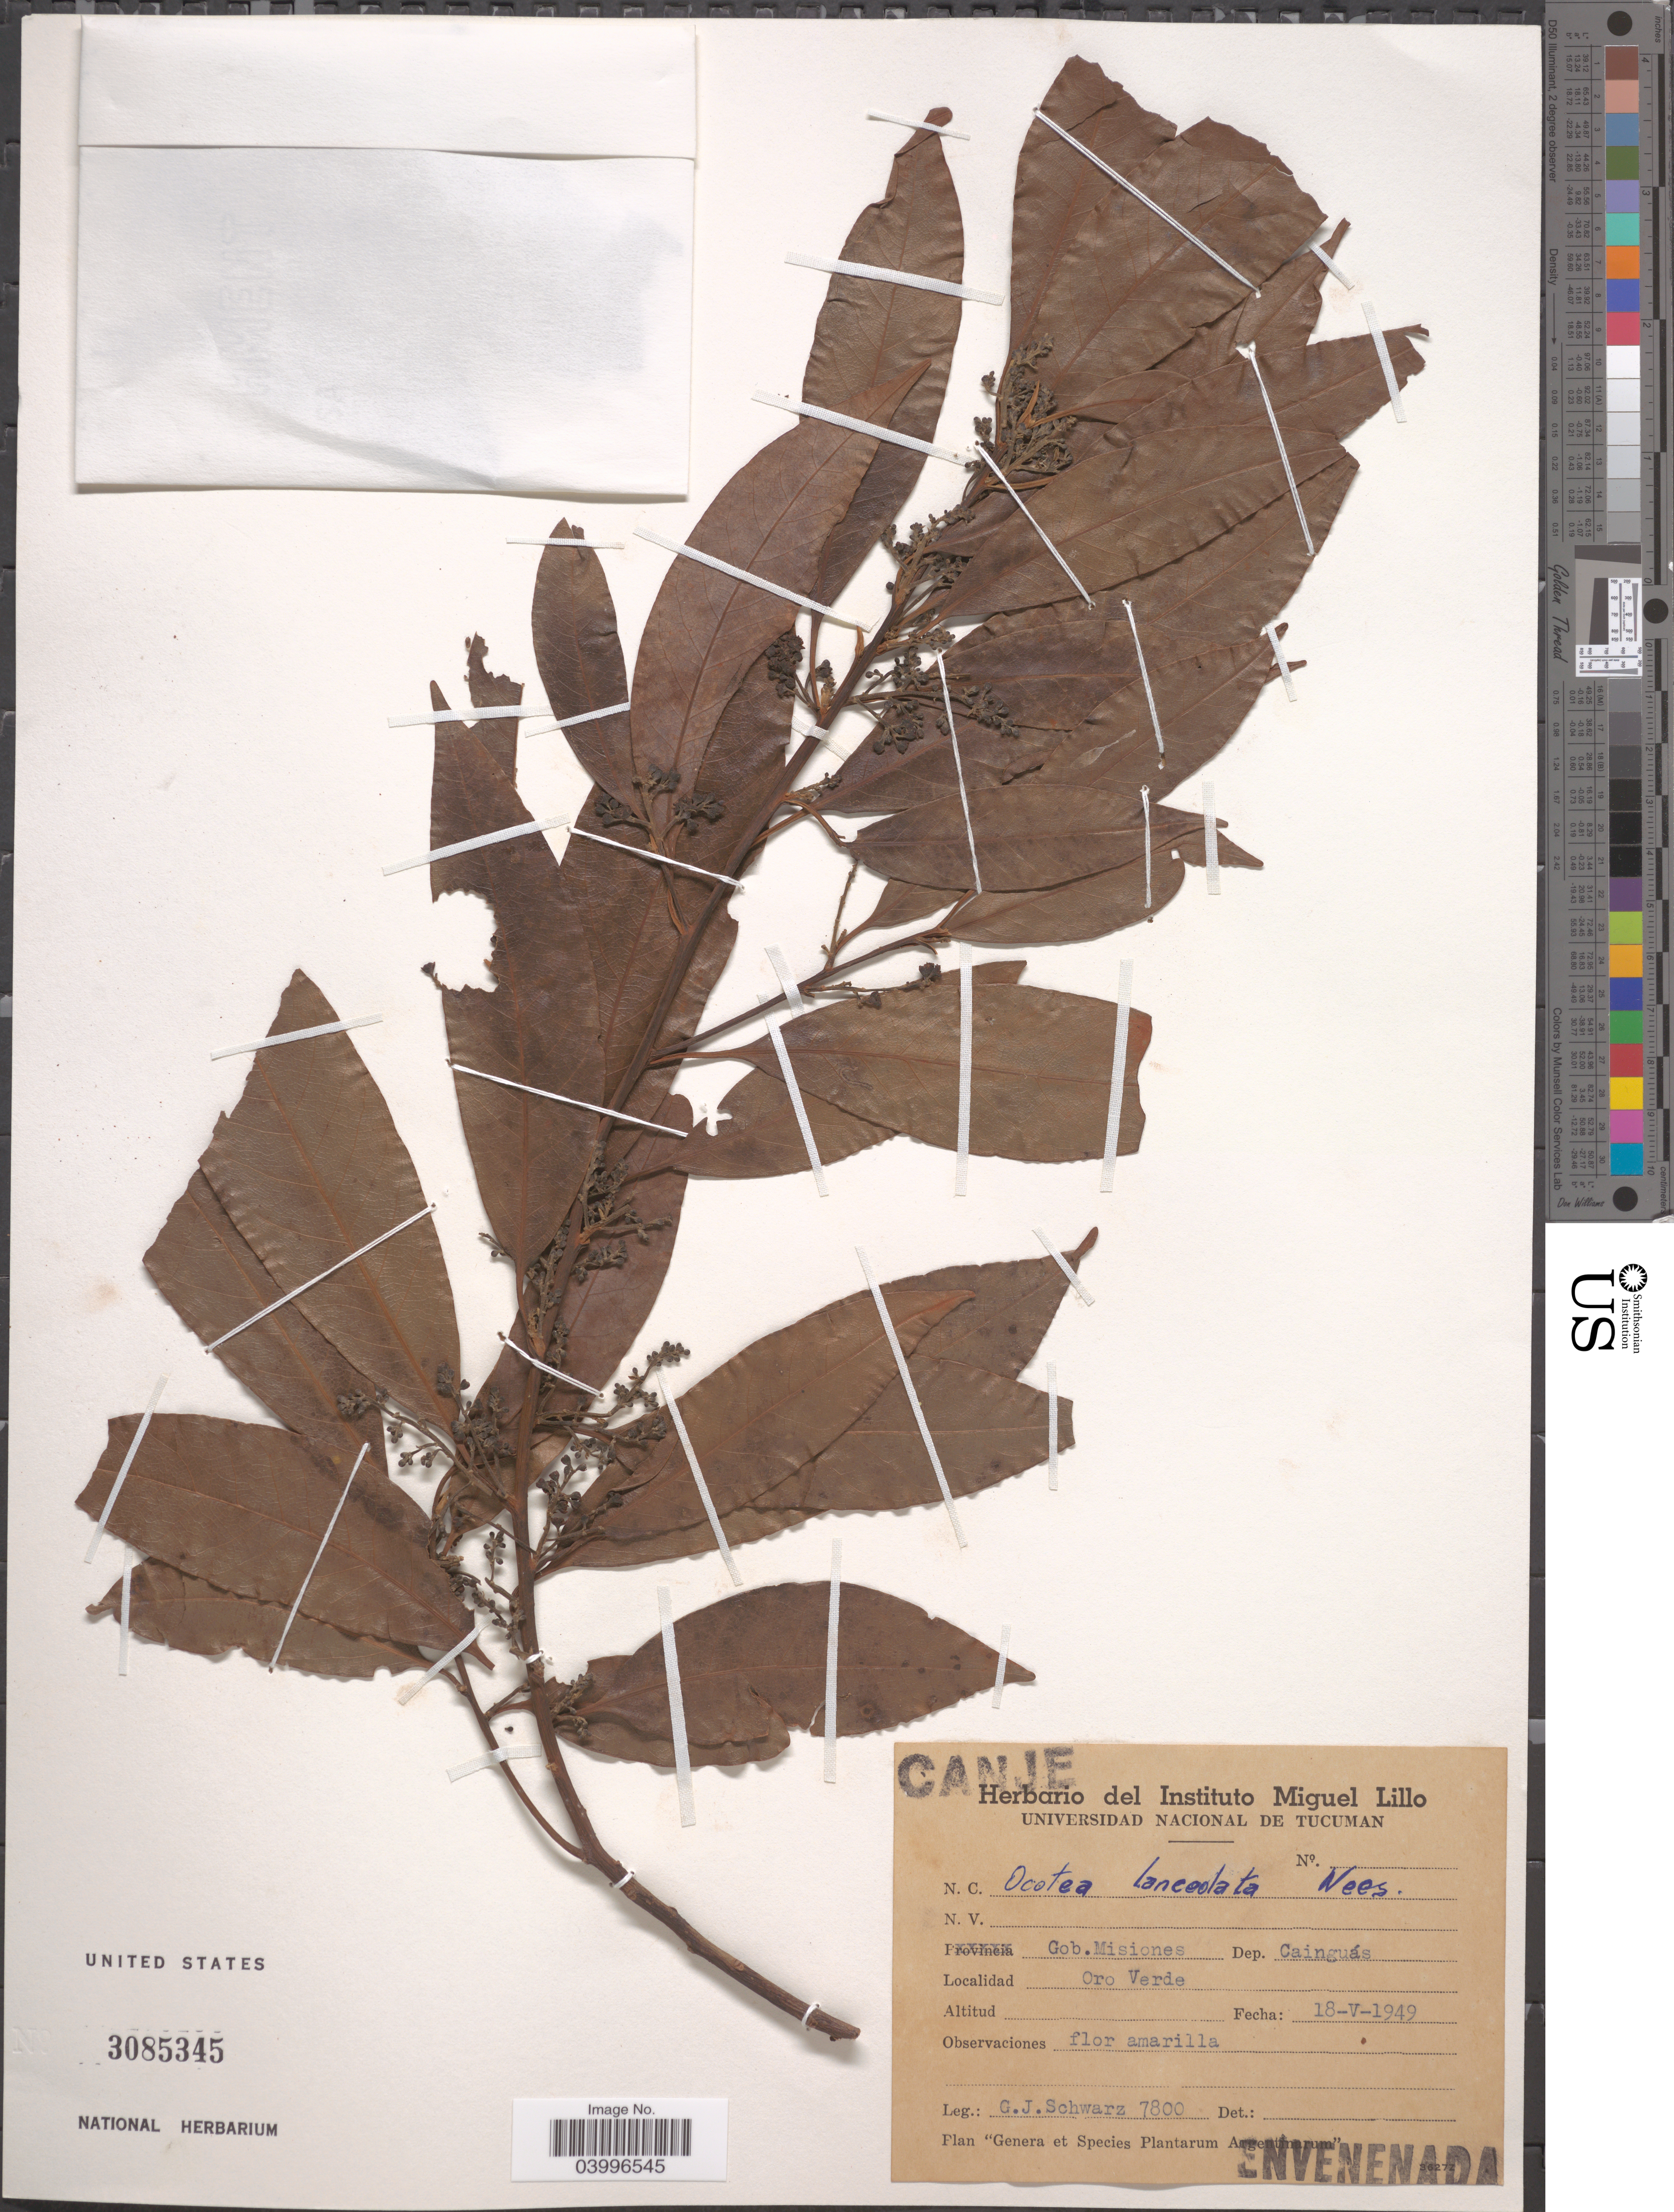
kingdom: Plantae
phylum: Tracheophyta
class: Magnoliopsida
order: Laurales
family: Lauraceae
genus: Ocotea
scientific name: Ocotea lanceolata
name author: Nees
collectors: G. J. Schwarz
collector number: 7800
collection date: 1949-05-18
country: Argentina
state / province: Misiones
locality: Gob. Misiones. Dep. Cainguás. Oro Verde.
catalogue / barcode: US 3085345